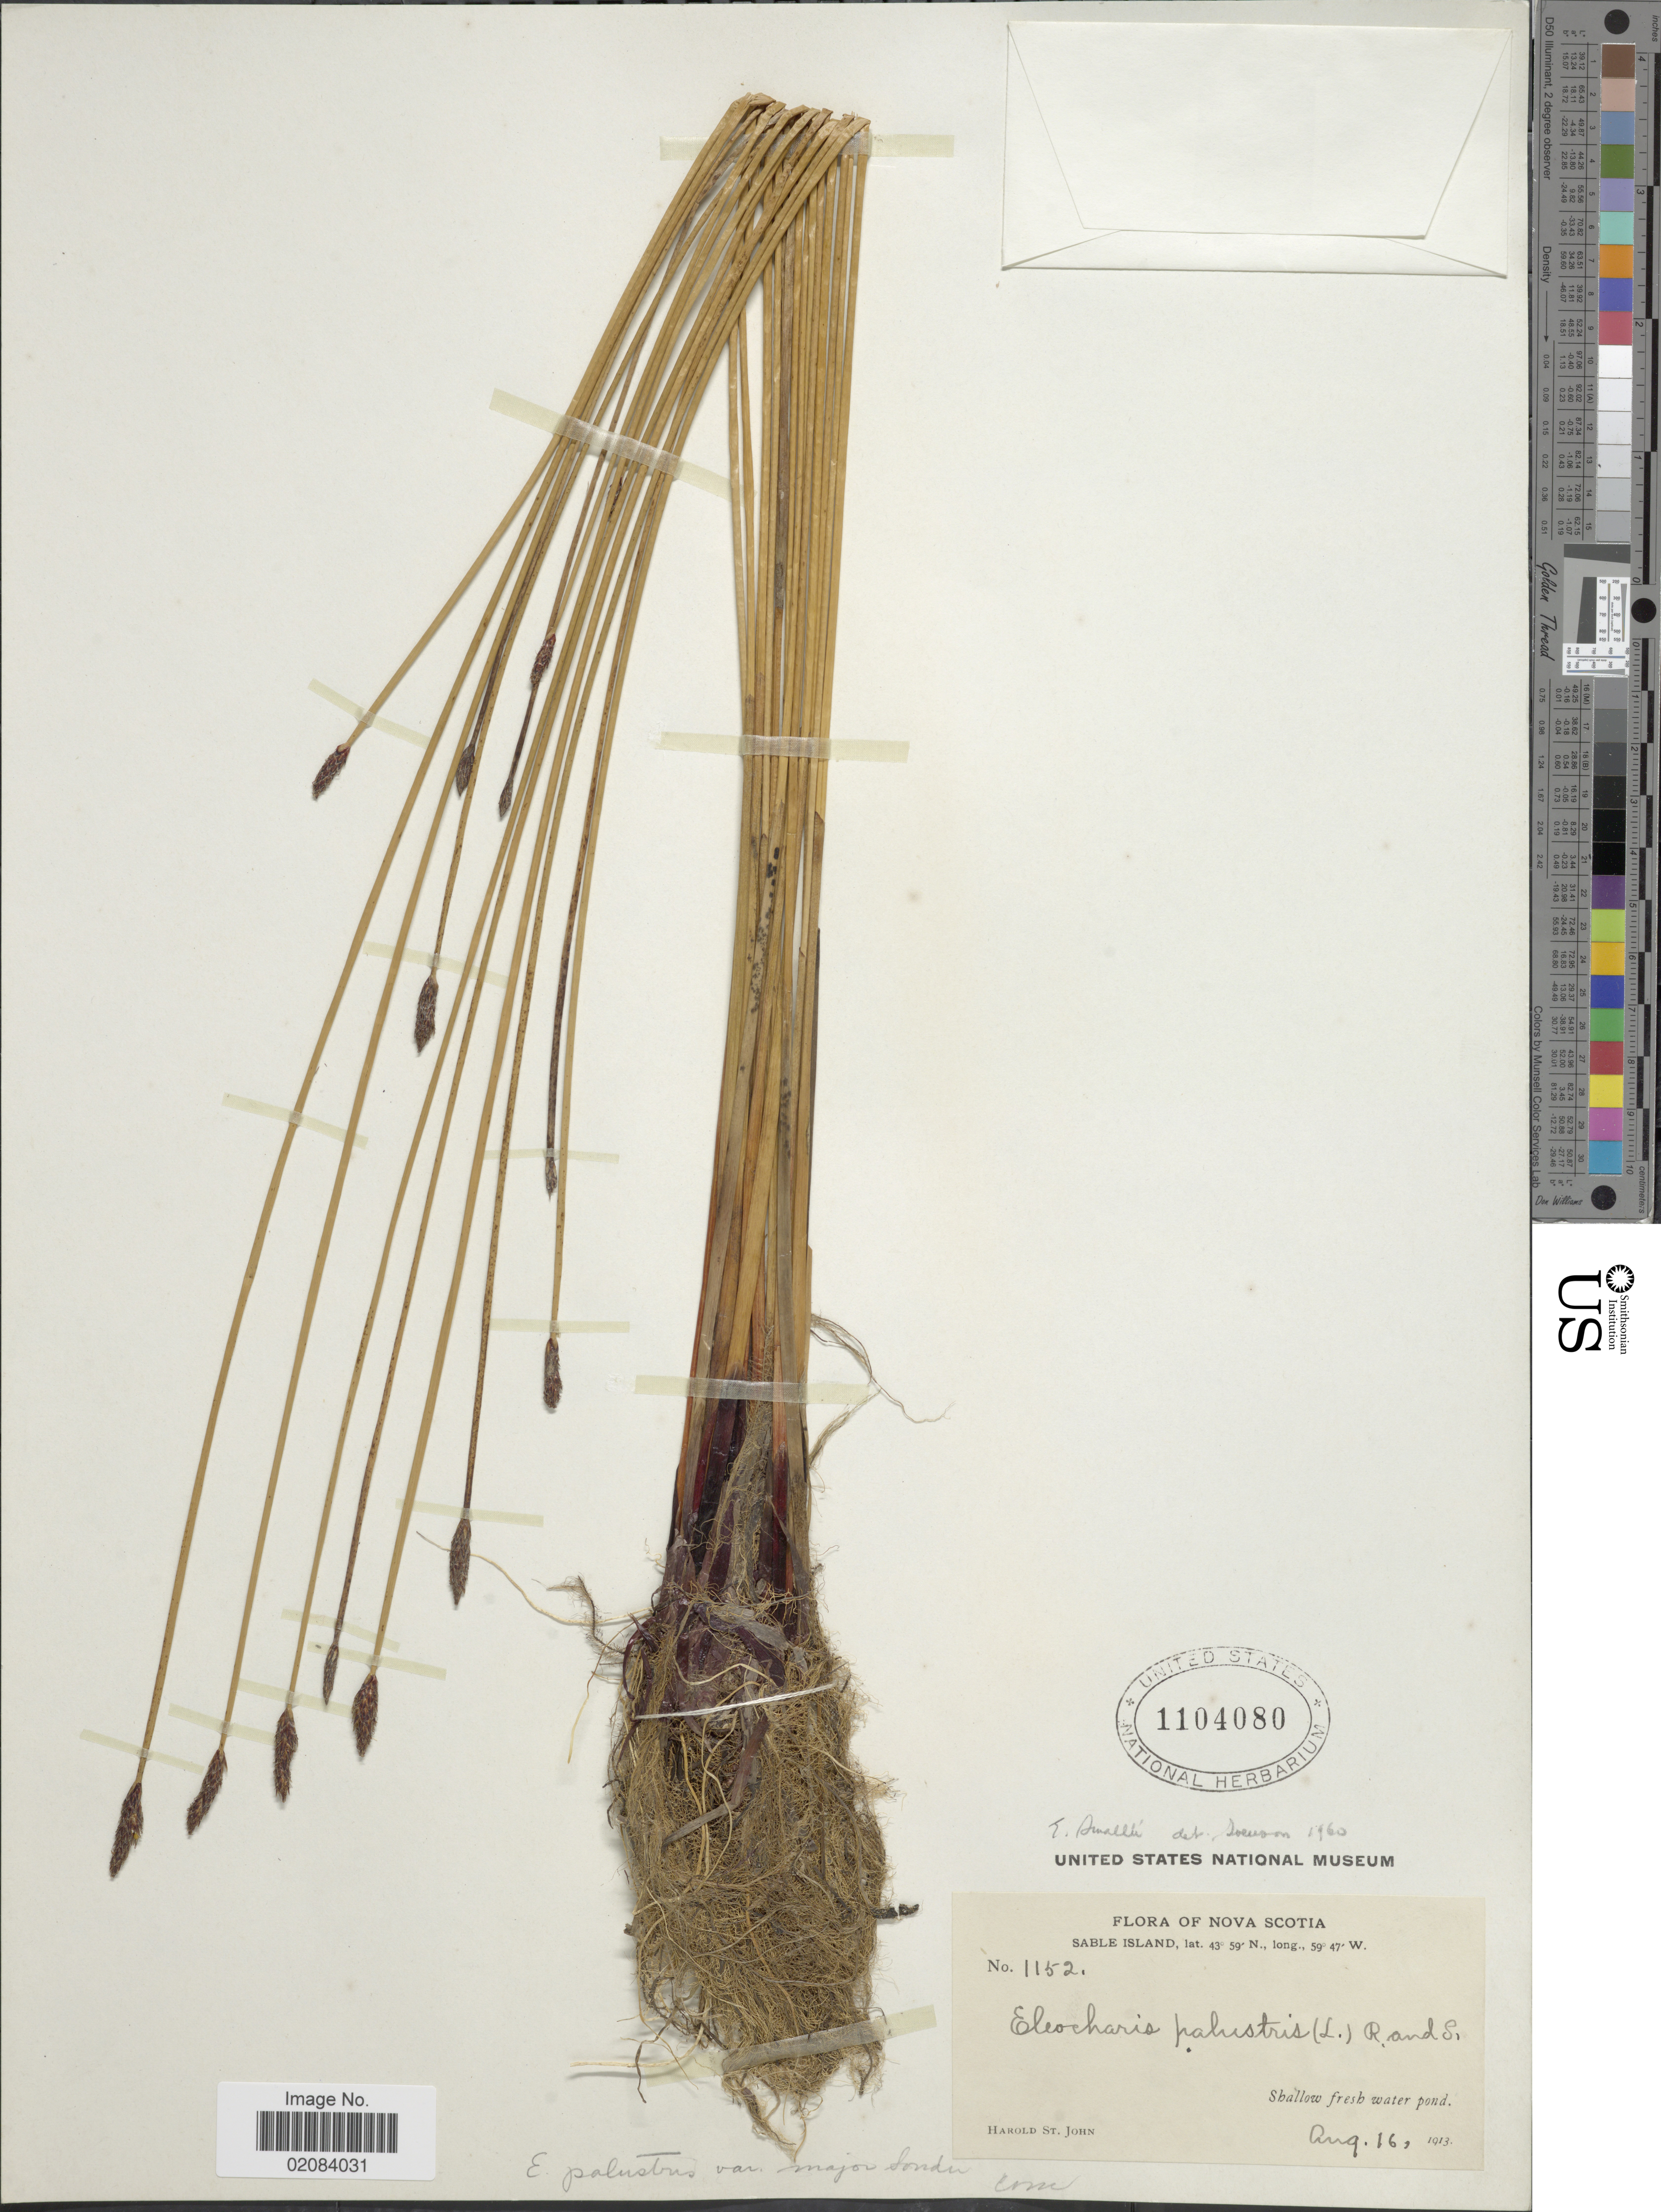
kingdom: Plantae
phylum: Tracheophyta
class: Liliopsida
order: Poales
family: Cyperaceae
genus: Eleocharis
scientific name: Eleocharis palustris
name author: (L.) Roem. & Schult.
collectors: H. St. John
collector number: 1152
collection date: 1913-08-16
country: Canada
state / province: Nova Scotia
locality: Nova Scotia, Shallow fresh water pond. Sable Island.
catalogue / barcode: US 1104080